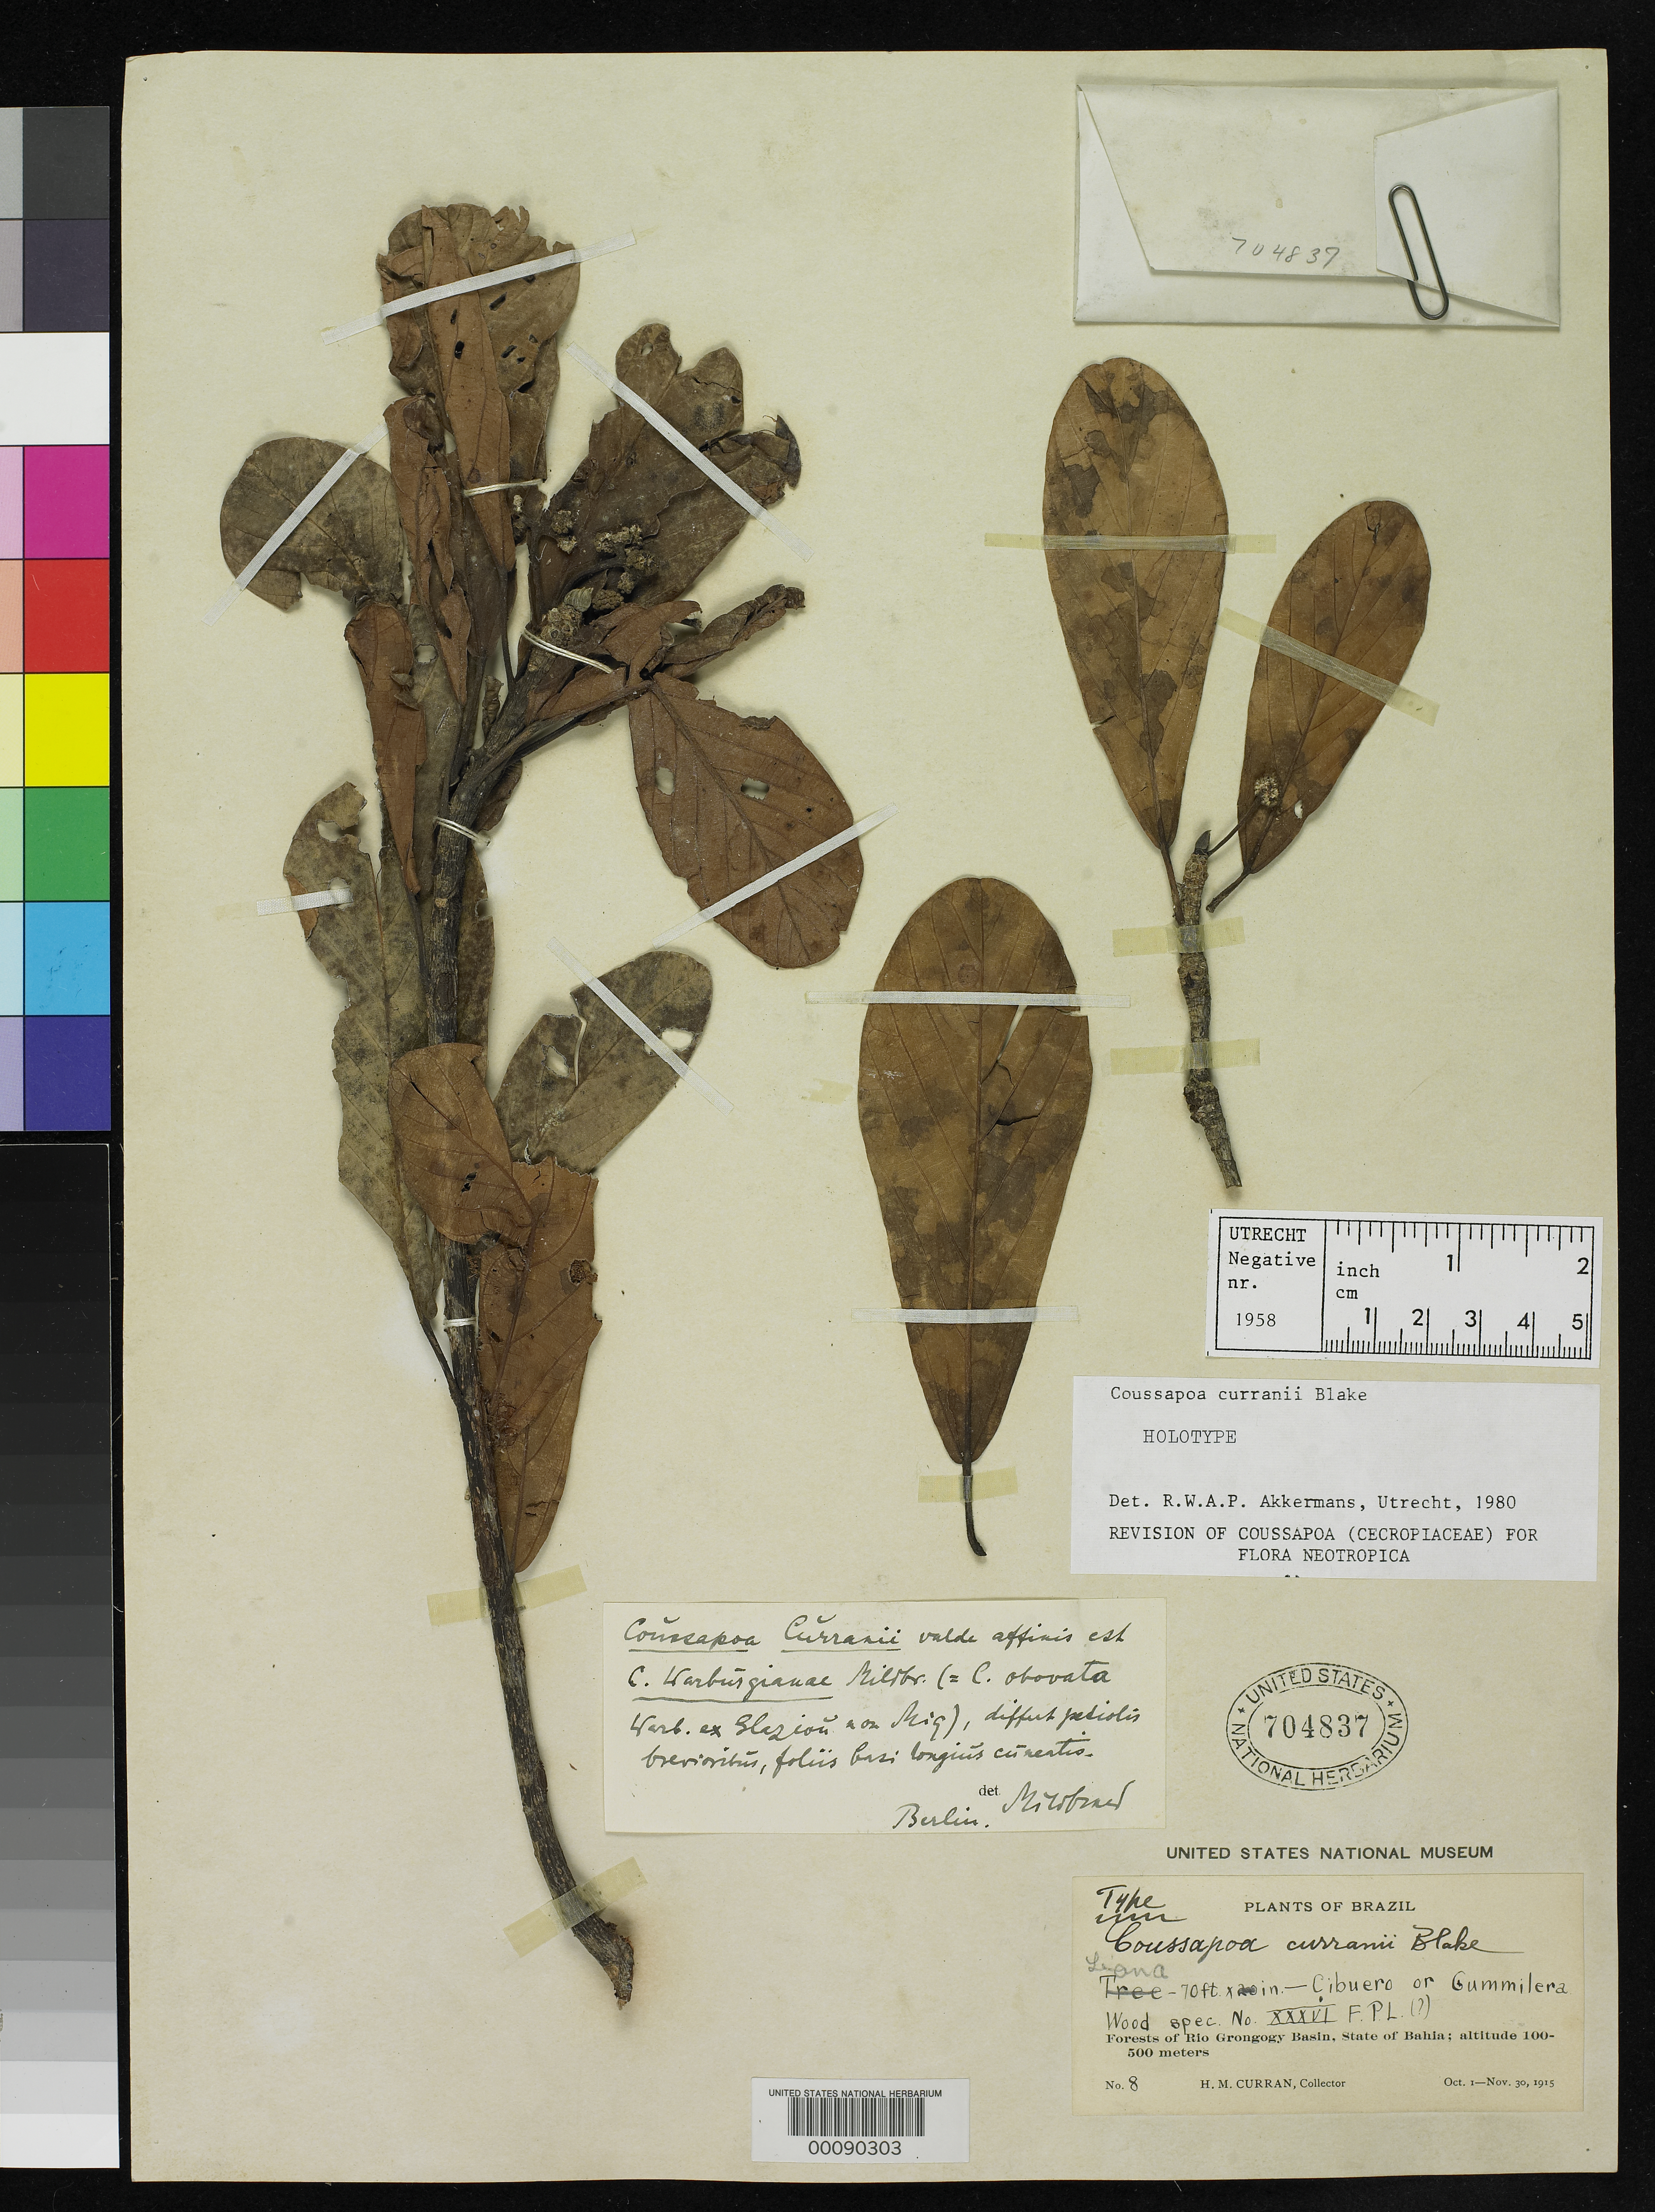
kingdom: Plantae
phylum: Tracheophyta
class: Magnoliopsida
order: Rosales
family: Urticaceae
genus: Coussapoa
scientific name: Coussapoa curranii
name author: S.F. Blake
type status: Holotype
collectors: H. M. Curran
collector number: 8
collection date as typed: Oct 1915 or -- Nov 1915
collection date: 1915-10 or 1915-11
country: Brazil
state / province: Bahia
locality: Rio Grongogy Basin.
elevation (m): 100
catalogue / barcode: US 704837